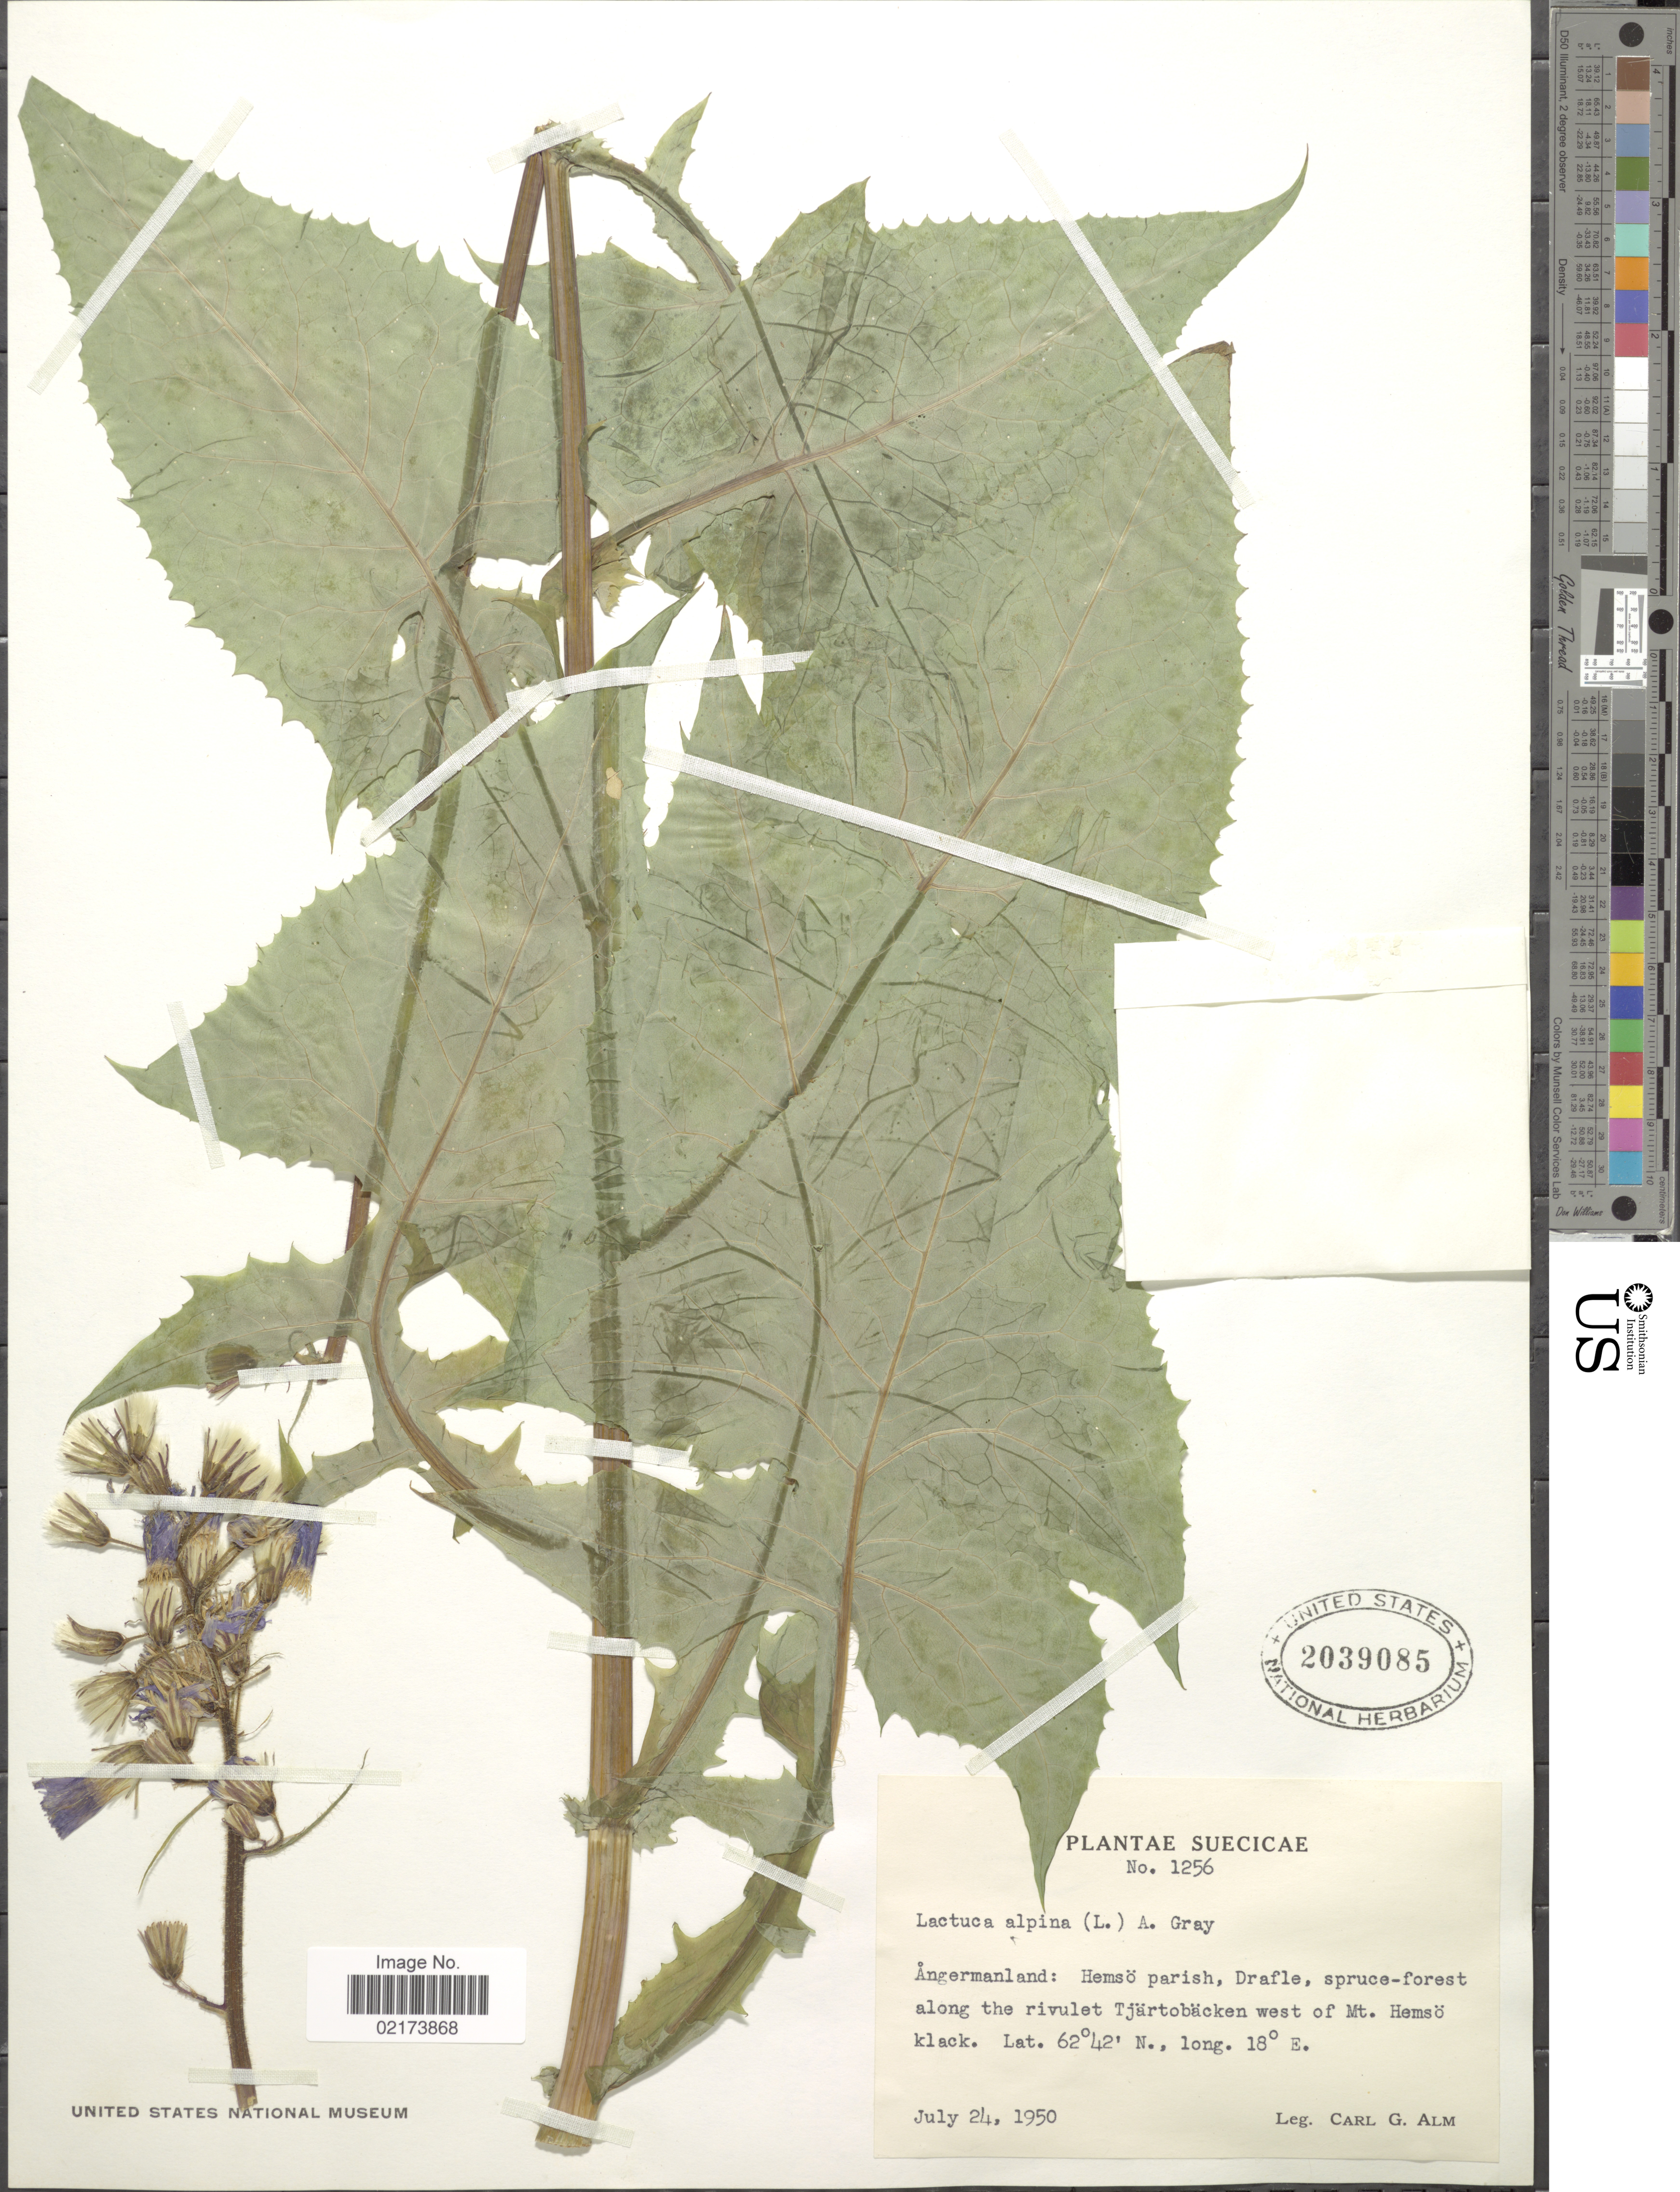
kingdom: Plantae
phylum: Tracheophyta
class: Magnoliopsida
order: Asterales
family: Asteraceae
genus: Lactuca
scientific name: Lactuca alpina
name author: (L.) A. Gray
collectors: C. G. Alm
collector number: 1256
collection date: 1950-07-24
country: Sweden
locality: Suecicae, Angermanland, Hemso parish, Drafle, along the rivulet Tjartobacken west of Mt. Hemso klack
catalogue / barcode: US 2039085